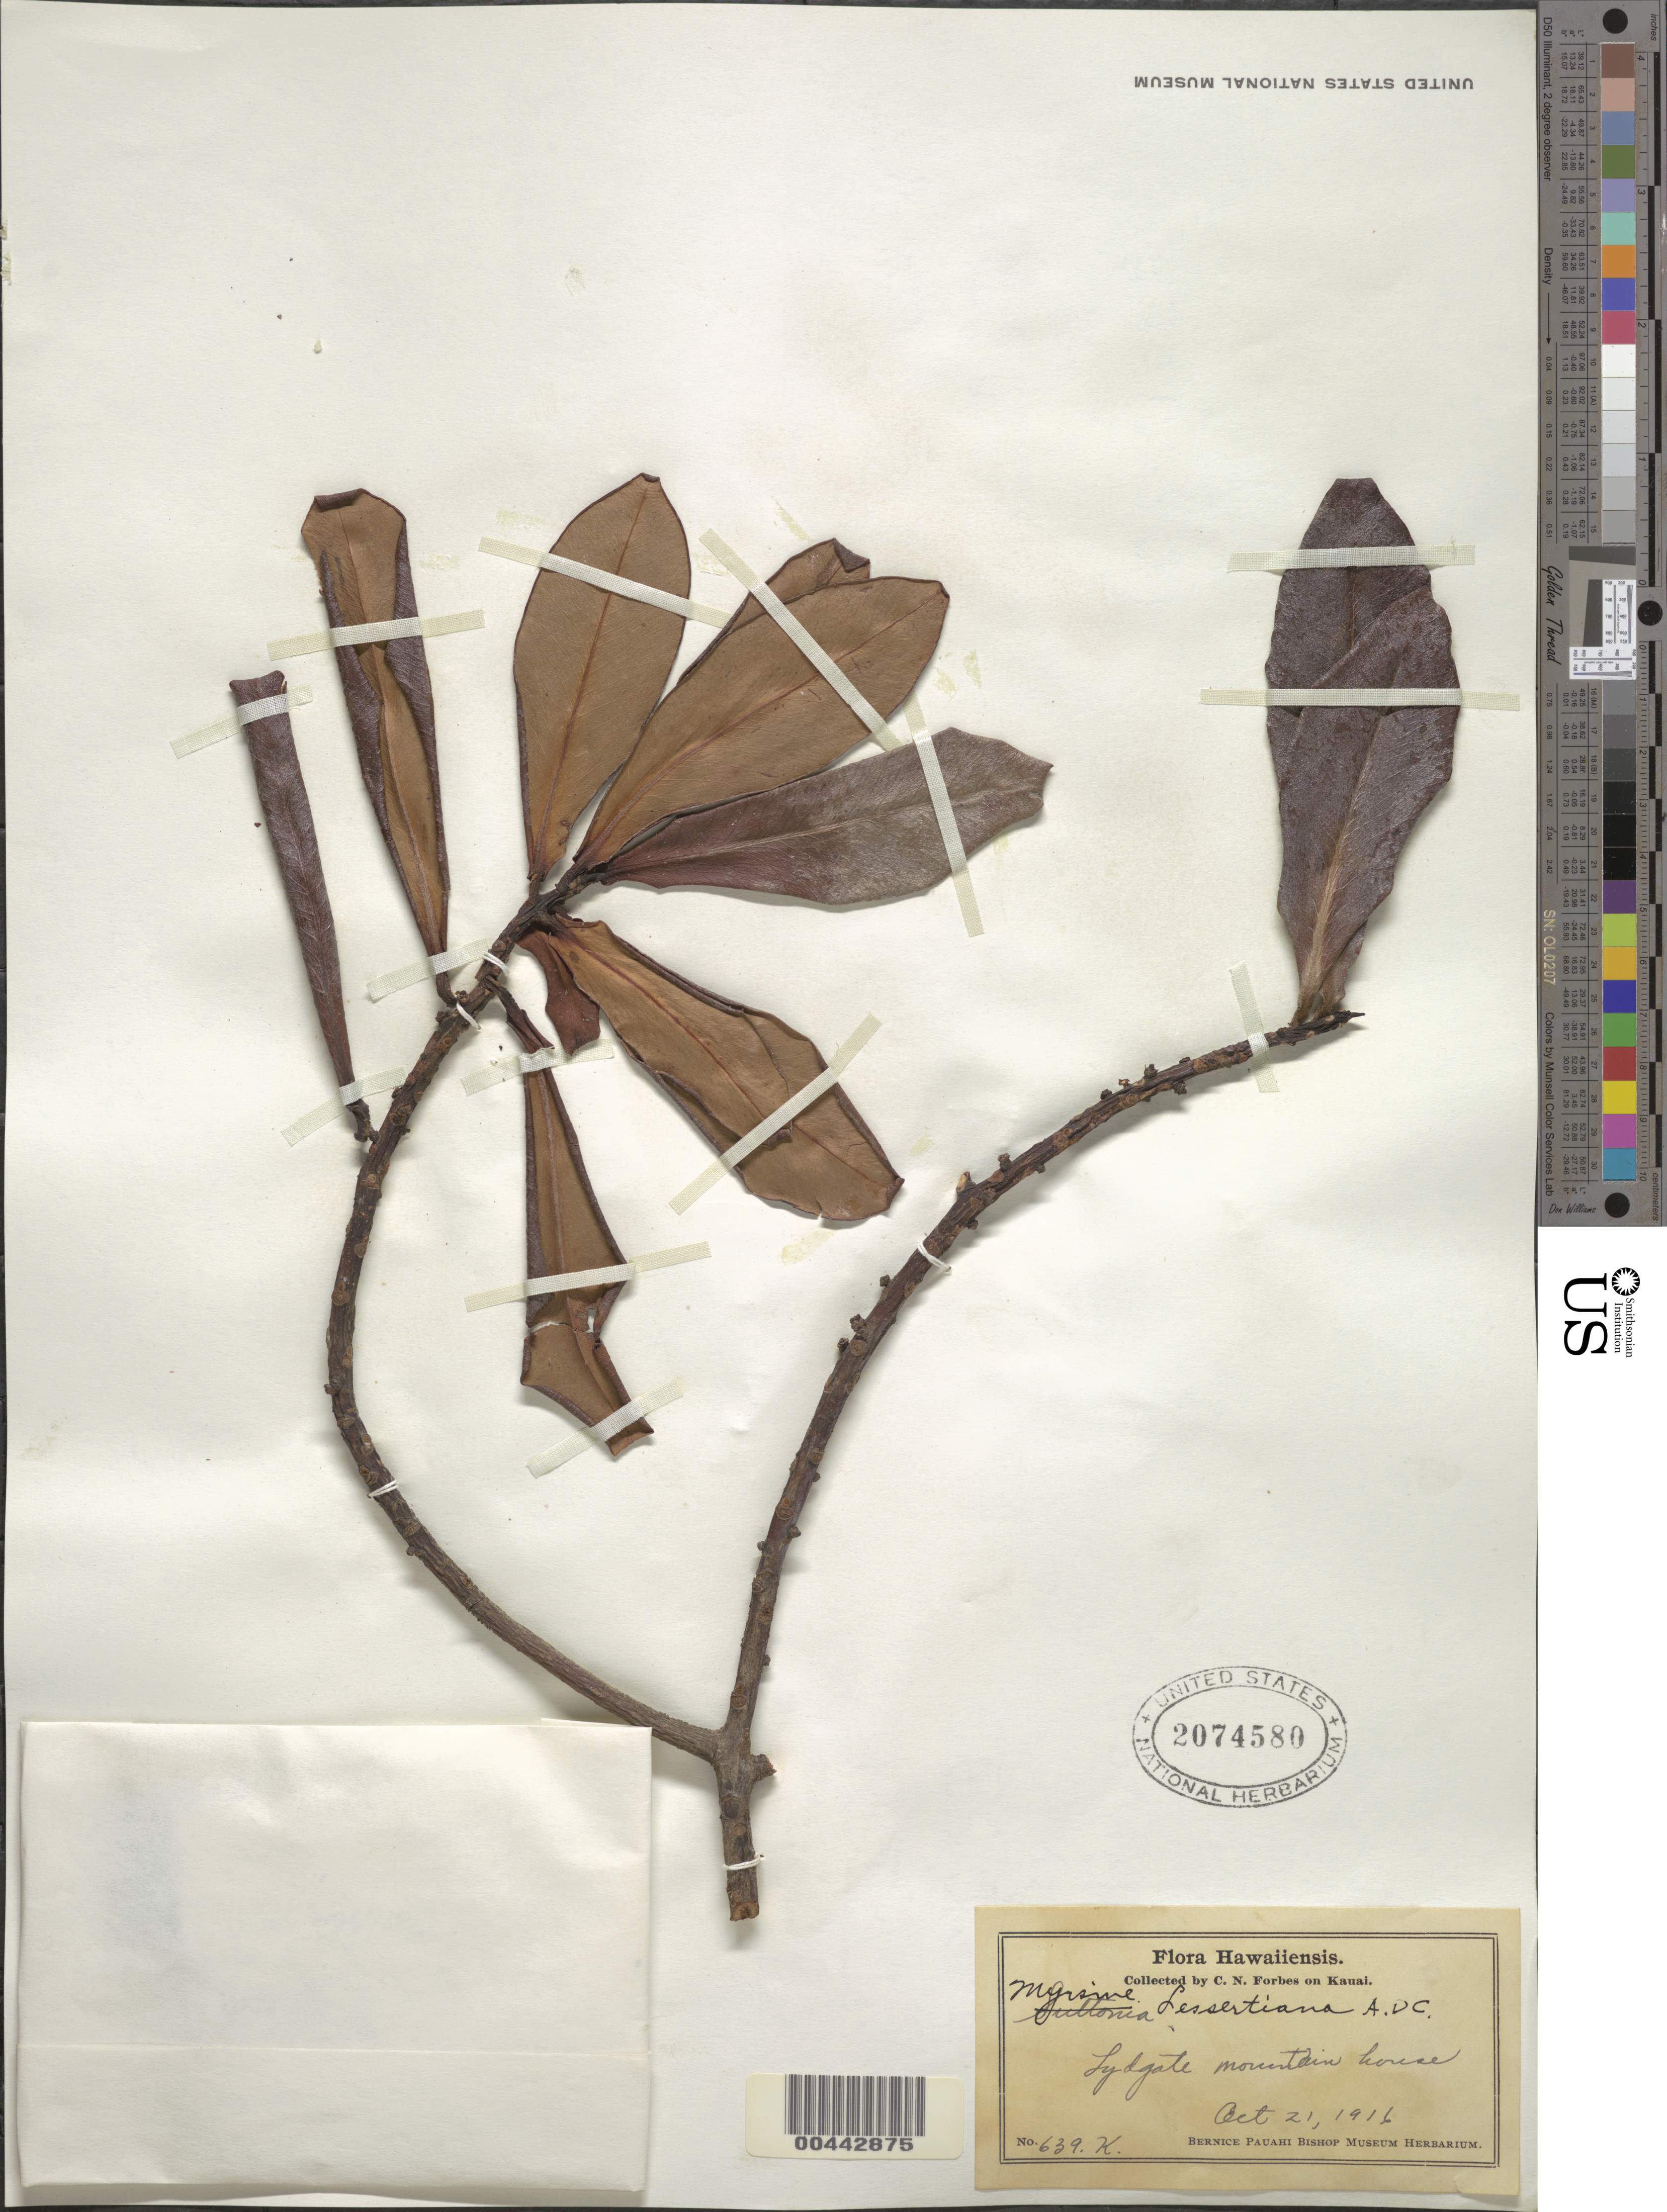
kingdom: Plantae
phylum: Tracheophyta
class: Magnoliopsida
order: Ericales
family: Primulaceae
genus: Myrsine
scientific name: Myrsine lessertiana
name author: A. DC.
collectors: C. N. Forbes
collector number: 639.K.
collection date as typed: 21 Oct 1916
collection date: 1916-10-21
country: United States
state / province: Hawaii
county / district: Kauai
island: Kaua'i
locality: Lydgate mountain house.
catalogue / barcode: US 2074580